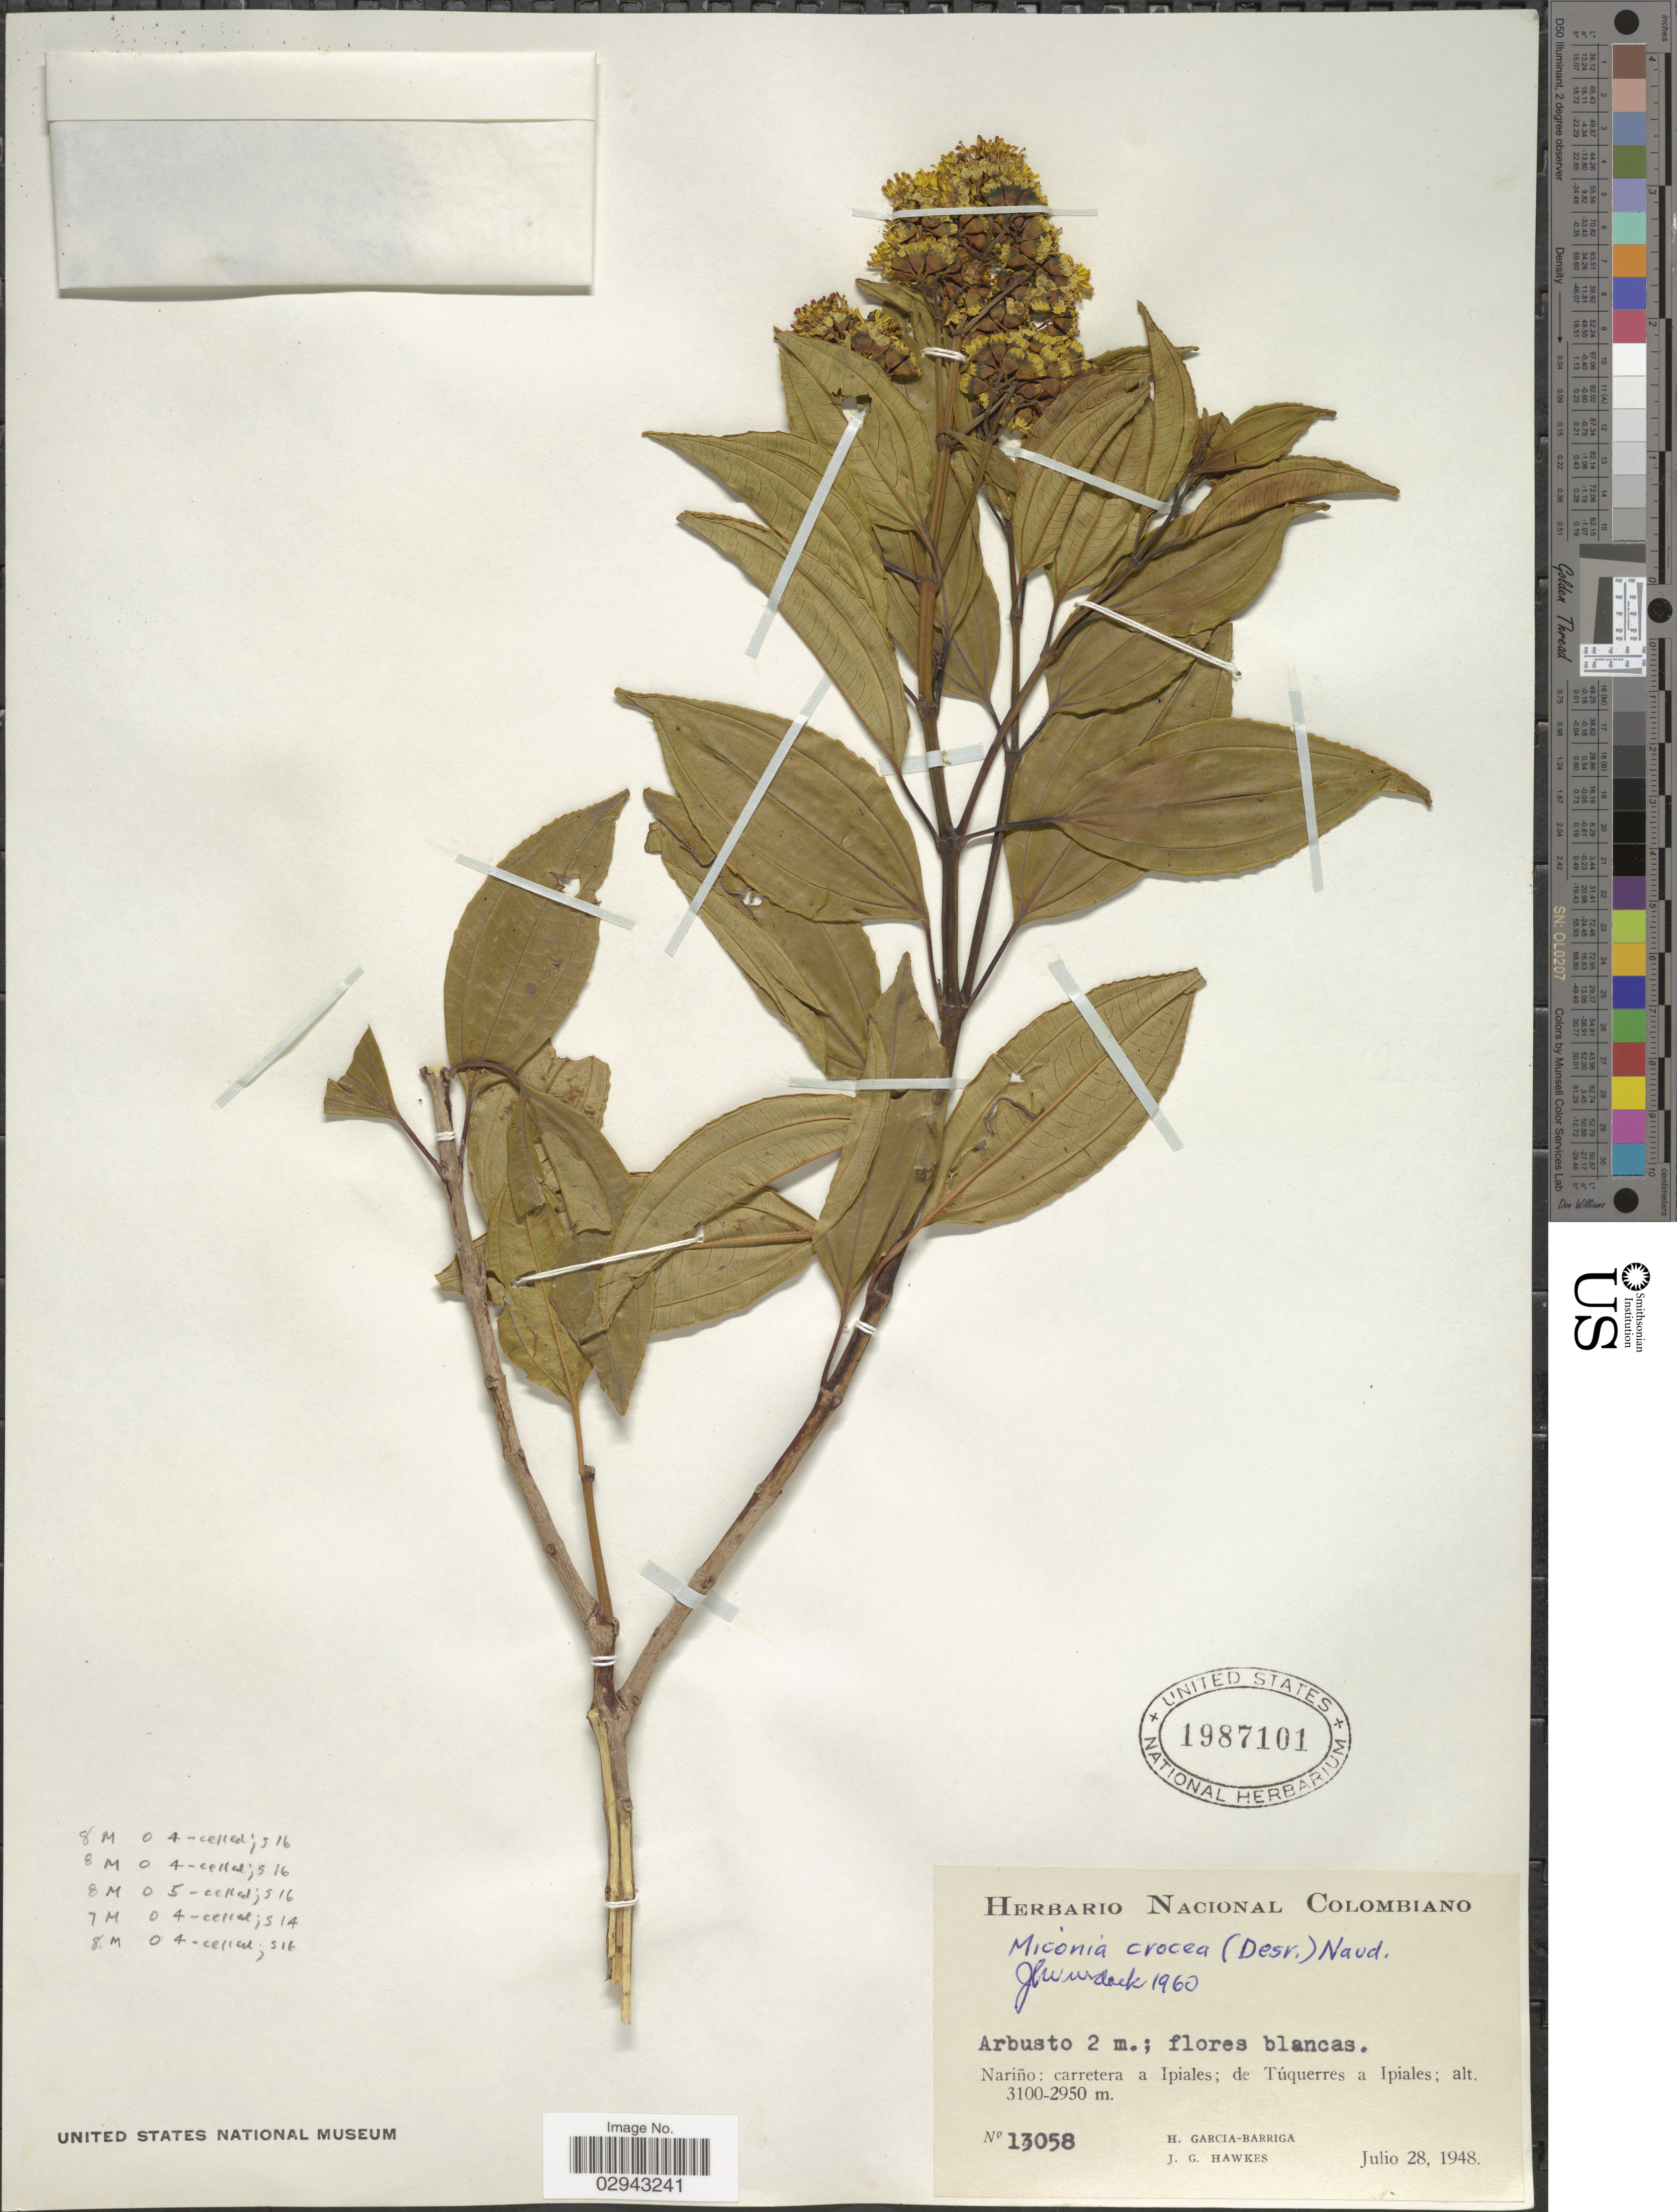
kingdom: Plantae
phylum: Tracheophyta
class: Magnoliopsida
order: Myrtales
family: Melastomataceae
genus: Miconia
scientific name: Miconia setinodis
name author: (Bonpl.) DC.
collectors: H. García Barriga & J. Hawkes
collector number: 13058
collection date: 1948-07-28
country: Colombia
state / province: Nariño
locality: Carretera a Ipiales; de Túquerres a Ipiales.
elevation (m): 2950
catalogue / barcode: US 1987101